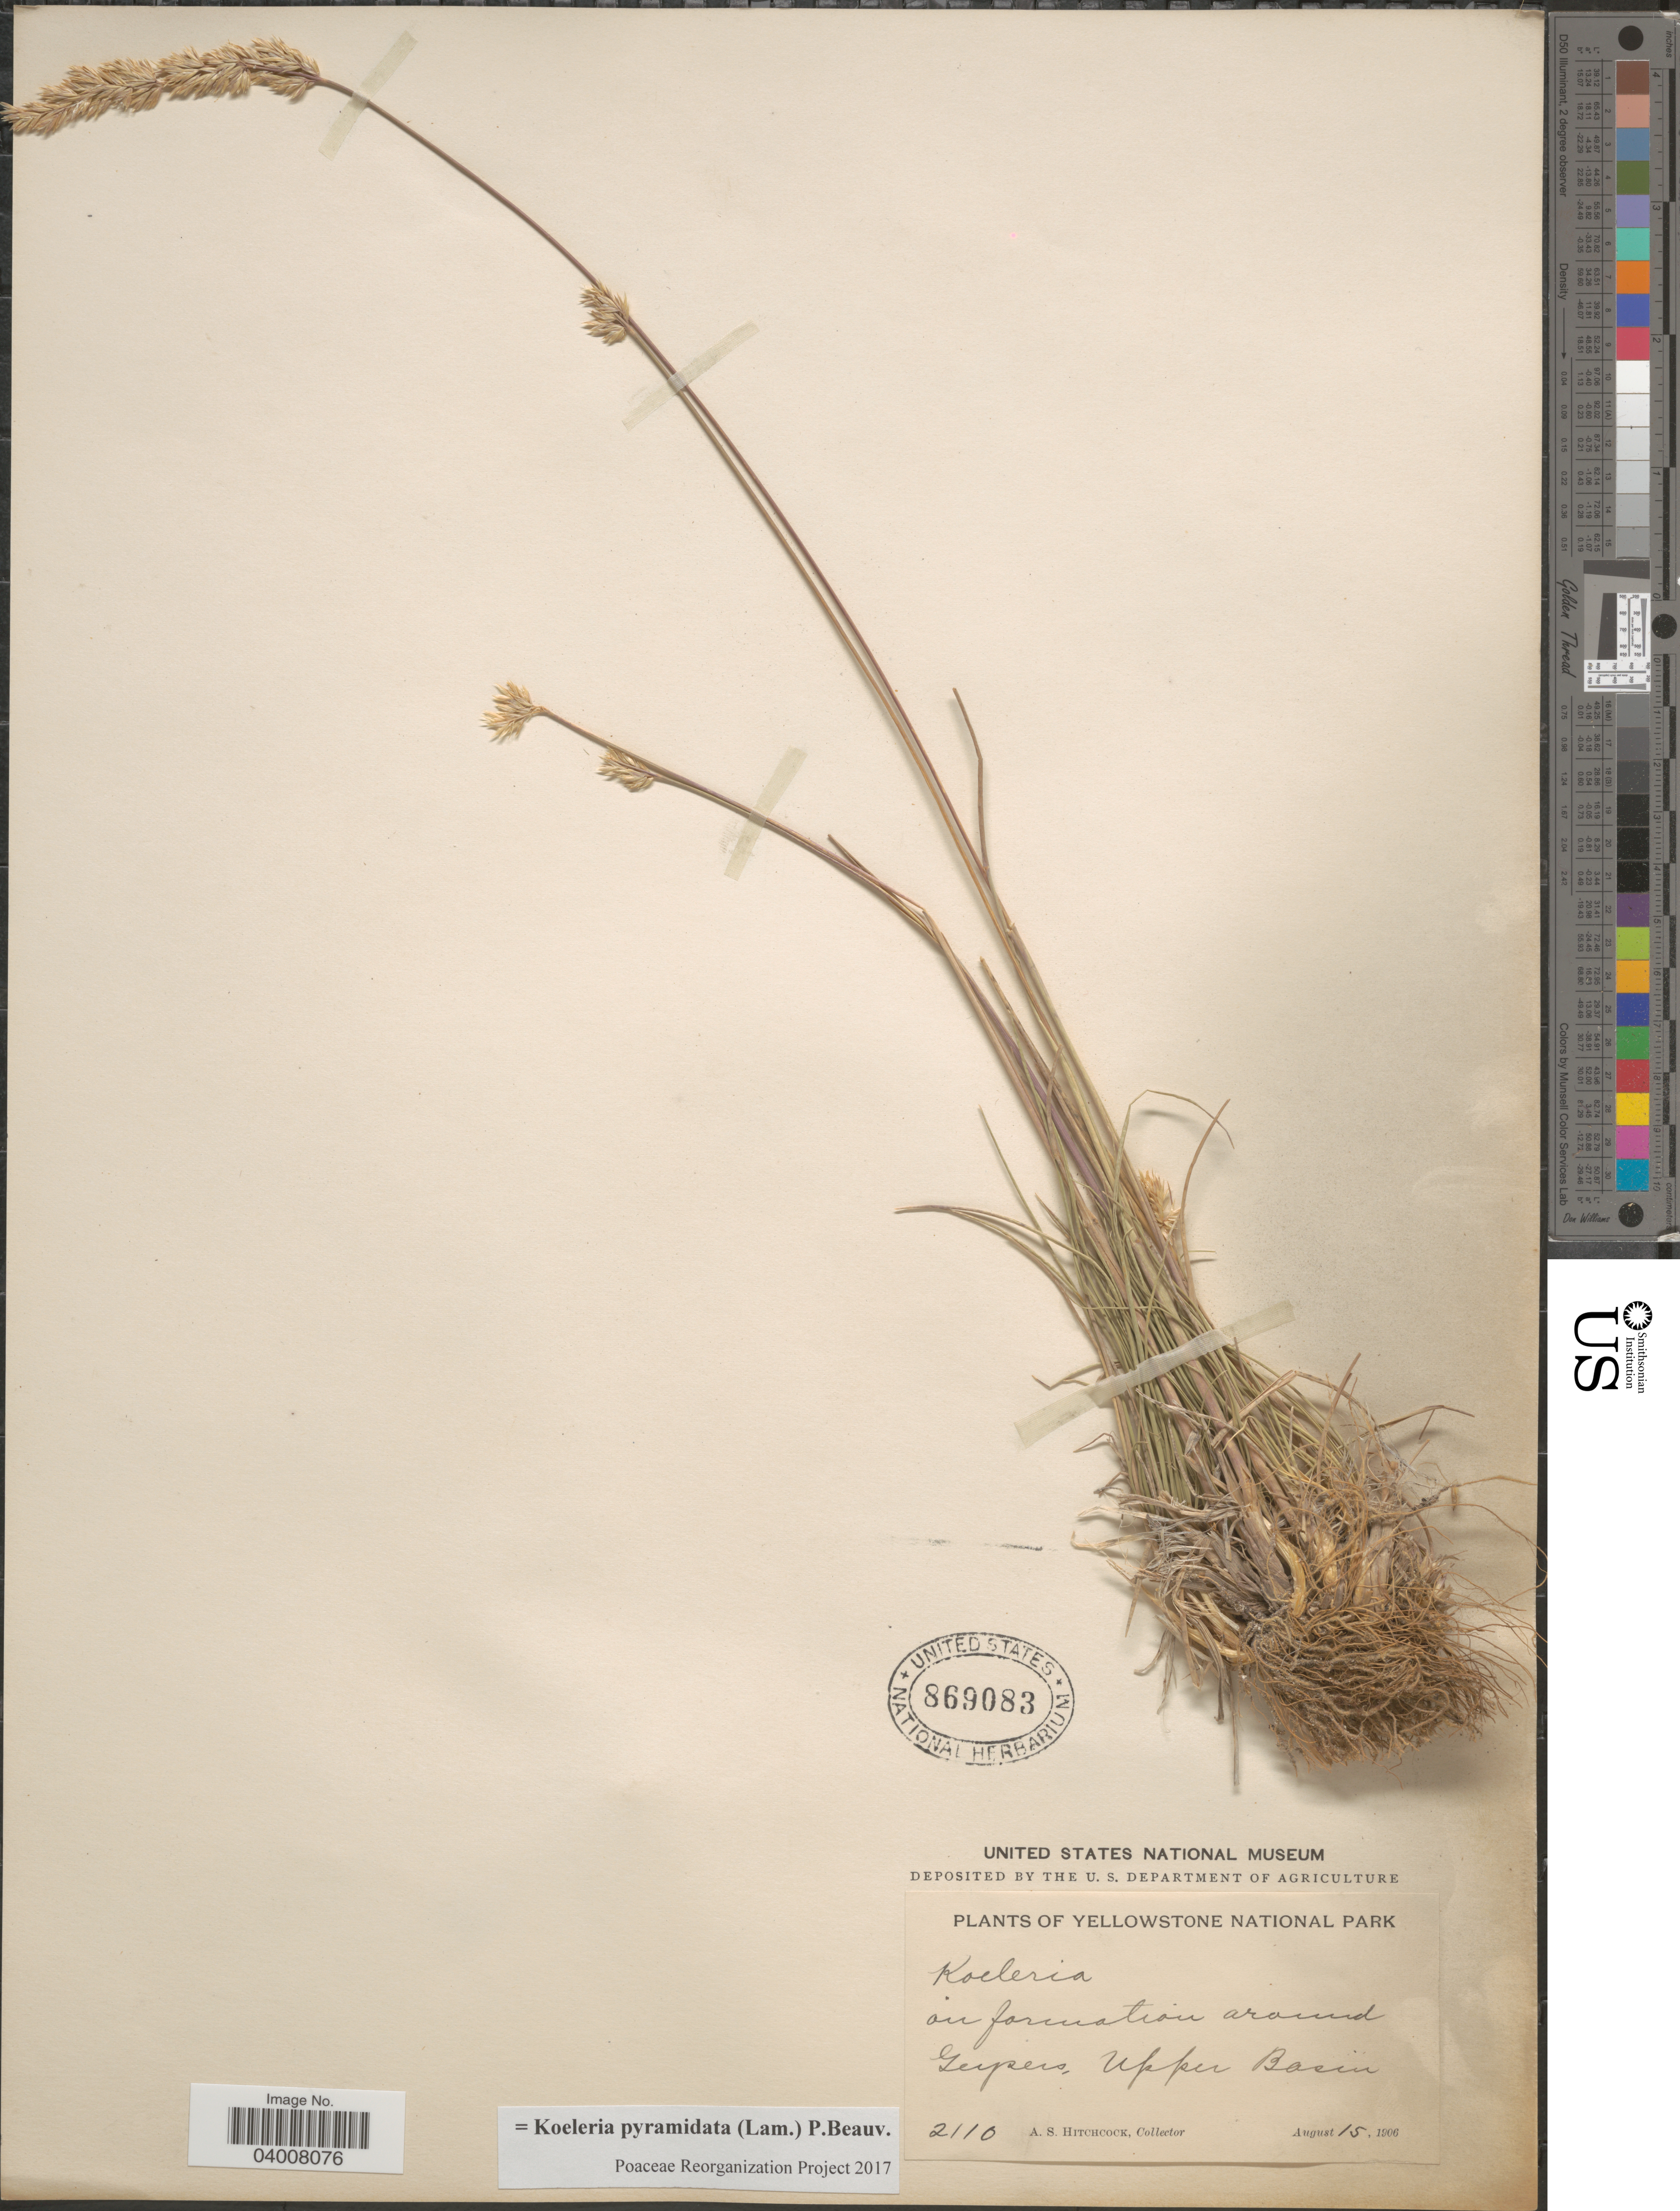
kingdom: Plantae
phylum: Tracheophyta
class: Liliopsida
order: Poales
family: Poaceae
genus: Koeleria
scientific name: Koeleria pyramidata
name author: (Lam.) P. Beauv.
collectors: A. S. Hitchcock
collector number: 2110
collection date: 1906-08-15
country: United States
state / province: Wyoming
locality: Yellowstone National Park. On formation around Geysers, Upper Basin.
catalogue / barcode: US 869083